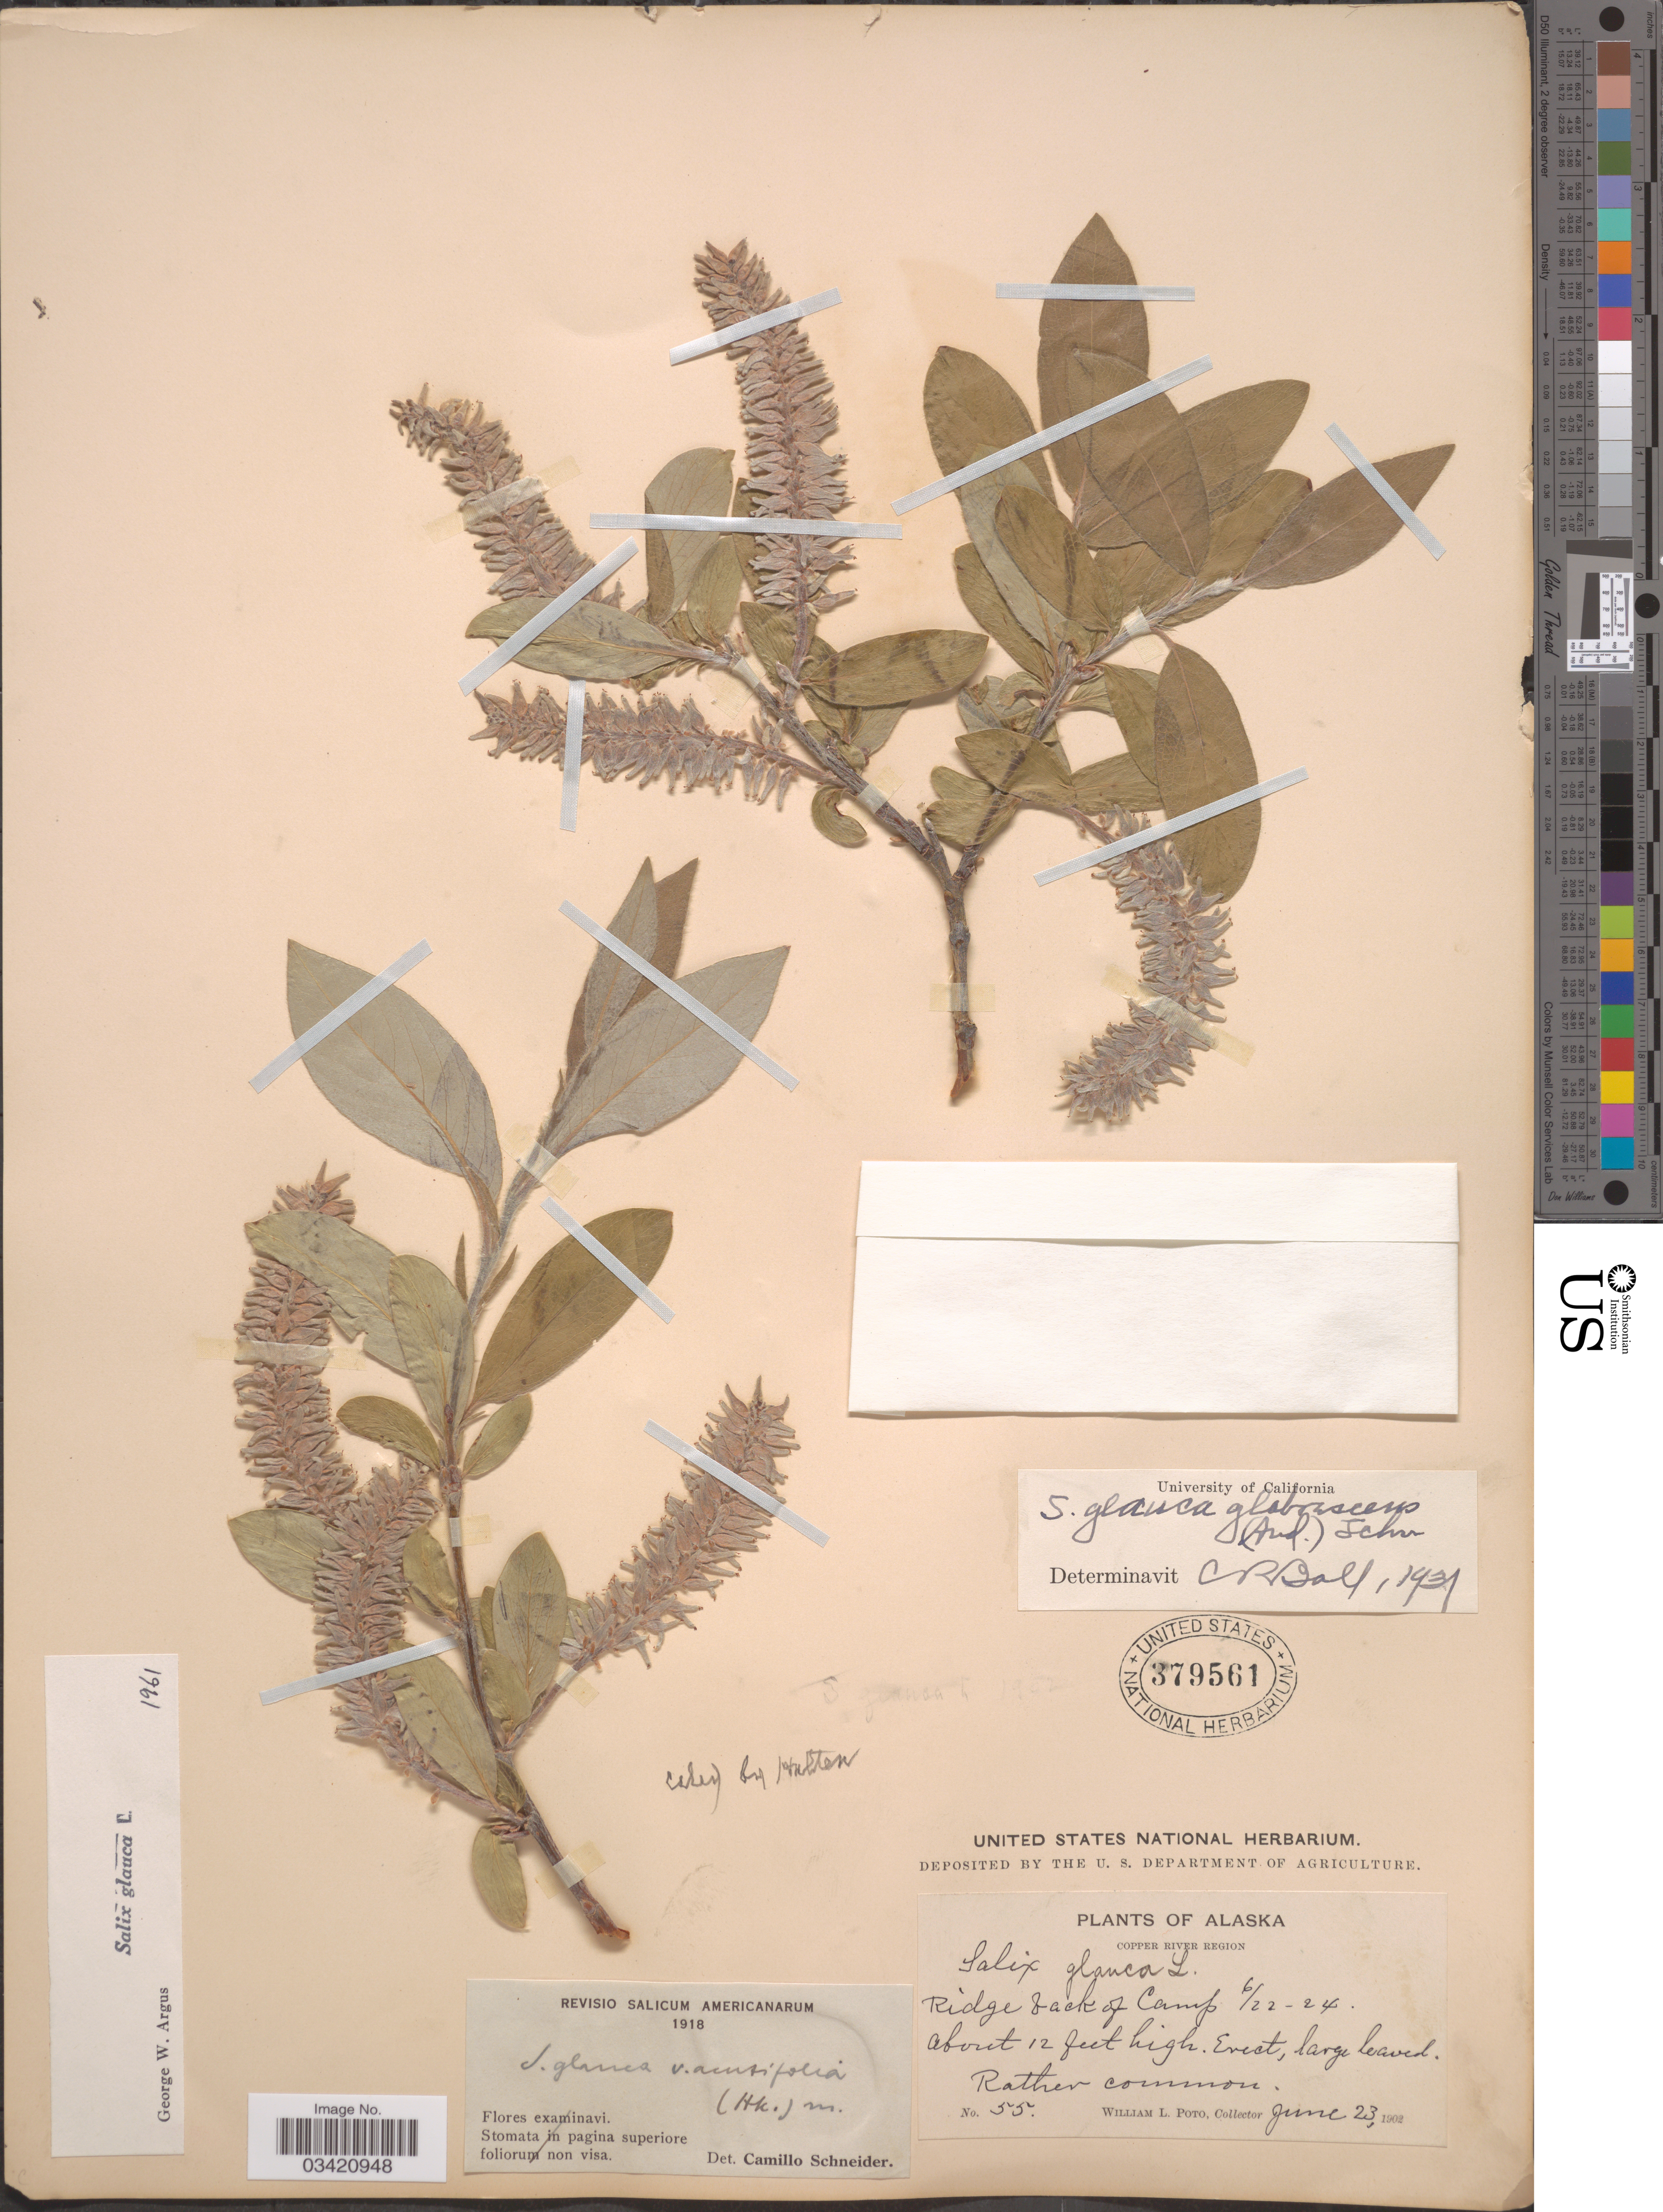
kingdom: Plantae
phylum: Tracheophyta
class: Magnoliopsida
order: Malpighiales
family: Salicaceae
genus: Salix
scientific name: Salix glauca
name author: L.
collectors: W. Poto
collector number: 55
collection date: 1902-06-23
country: United States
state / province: Alaska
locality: Copper River Region. Ridge back of camp 6/22-24.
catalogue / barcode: US 379561